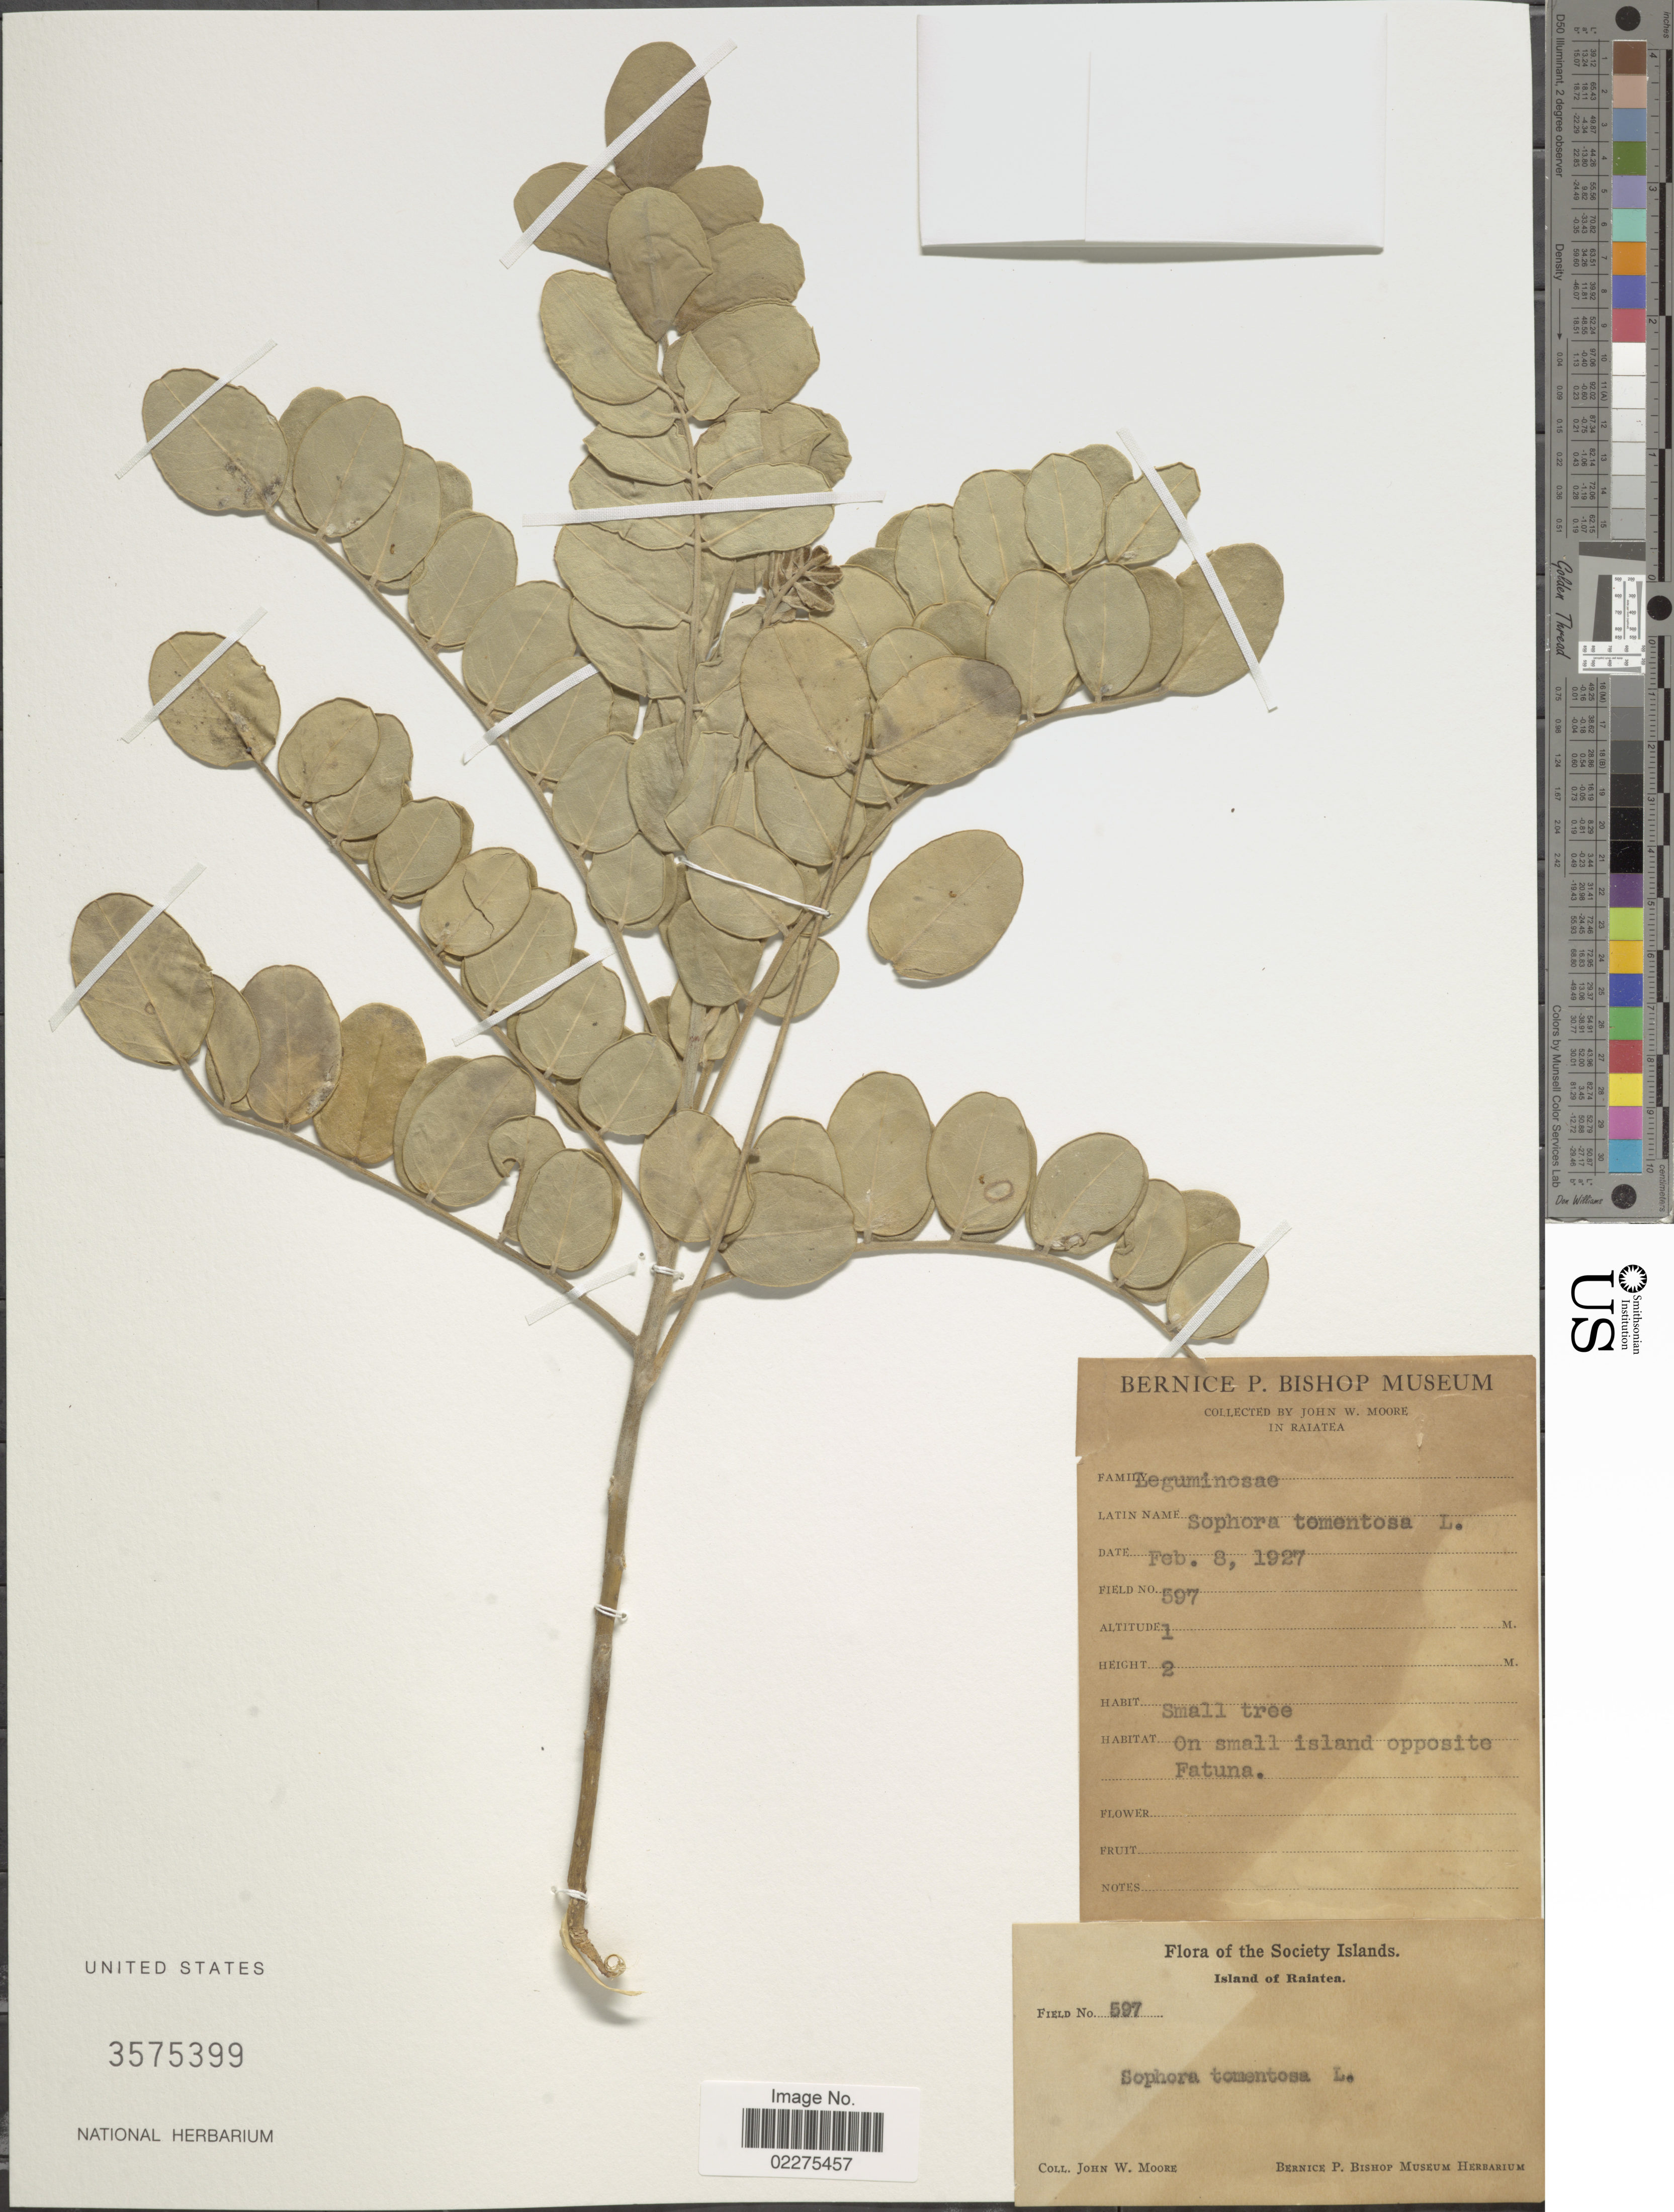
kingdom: Plantae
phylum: Tracheophyta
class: Magnoliopsida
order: Fabales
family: Fabaceae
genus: Sophora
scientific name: Sophora tomentosa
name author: L.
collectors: J. Moore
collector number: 597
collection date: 1927-02-08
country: French Polynesia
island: Raiatea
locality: Society Islands. Island of Raiatea, On small island opposite Fatuna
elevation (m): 1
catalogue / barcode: US 3575399